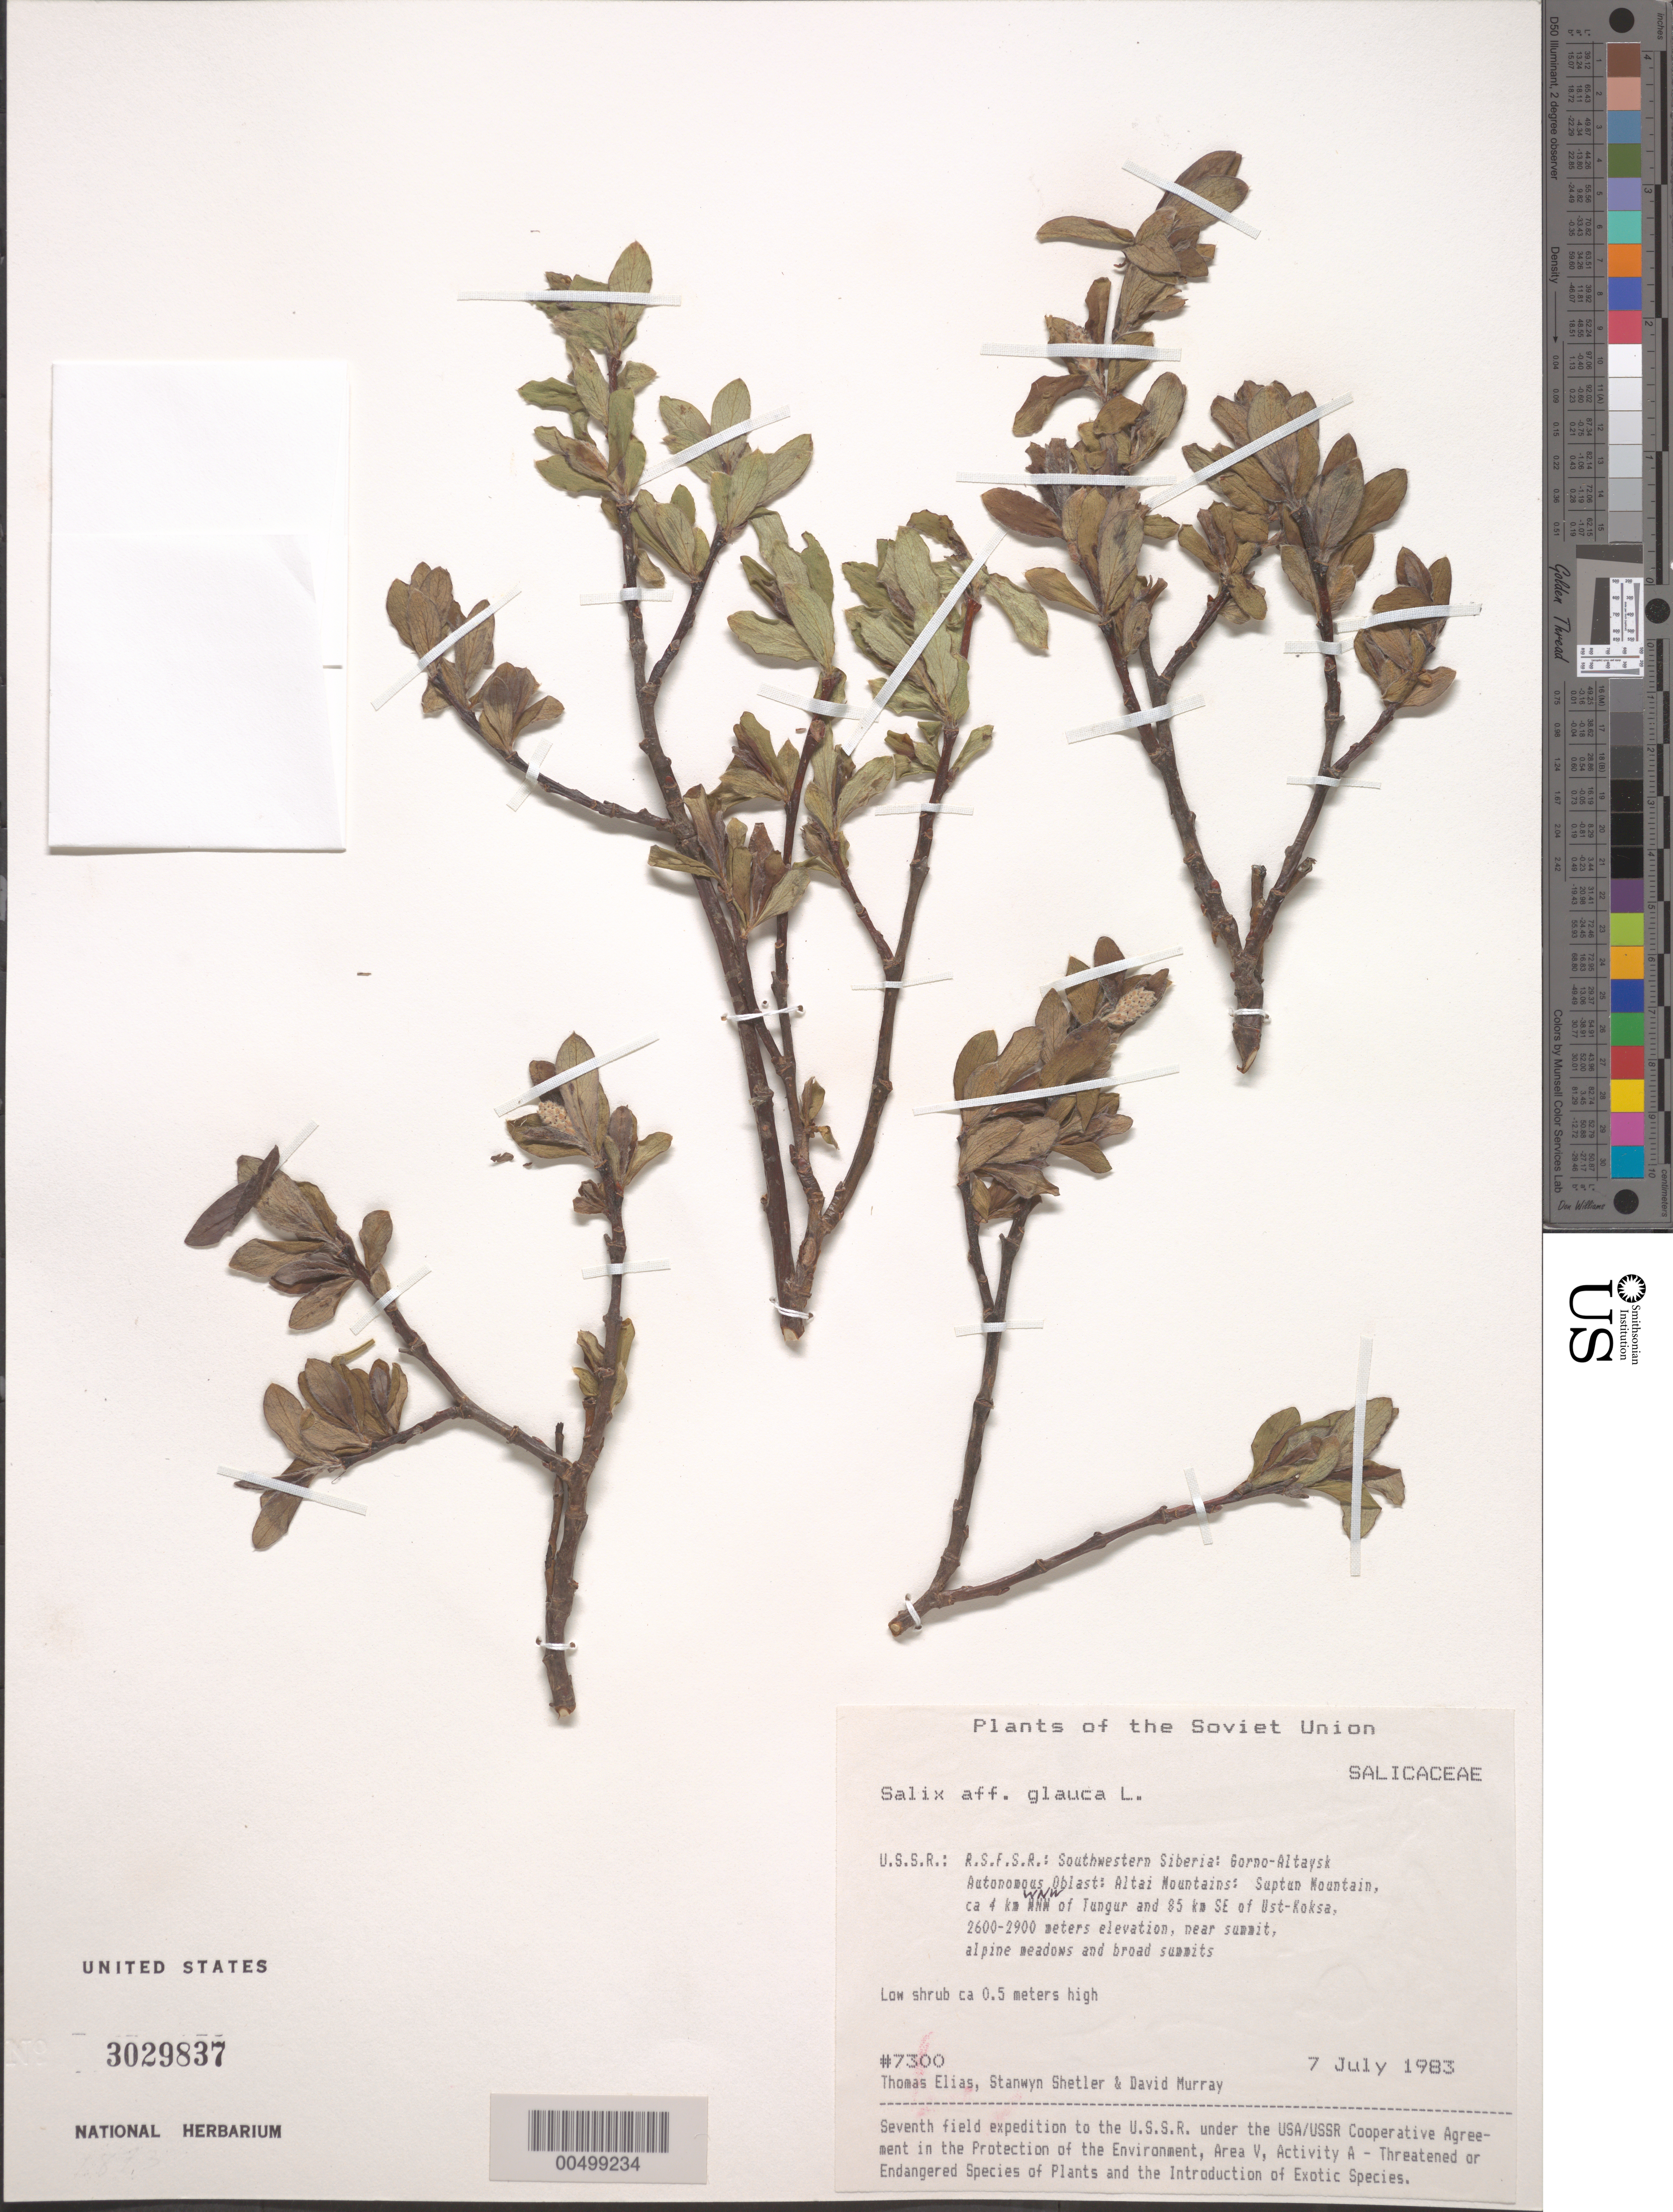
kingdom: Plantae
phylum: Tracheophyta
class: Magnoliopsida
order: Malpighiales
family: Salicaceae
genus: Salix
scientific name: Salix glauca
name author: L.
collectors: T. Elias, S. Shetler & D. F. Murray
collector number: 7300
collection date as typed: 07 Jul 1983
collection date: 1983-07-07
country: Russian Federation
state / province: Altai Republic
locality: Altai Mountains, Suptun Mountain, ca. 4 km WNW of Tungur and 85 km SE of Ust-Koksa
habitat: near summit; alpine meadows and broad summits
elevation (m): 2600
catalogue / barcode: US 3029837